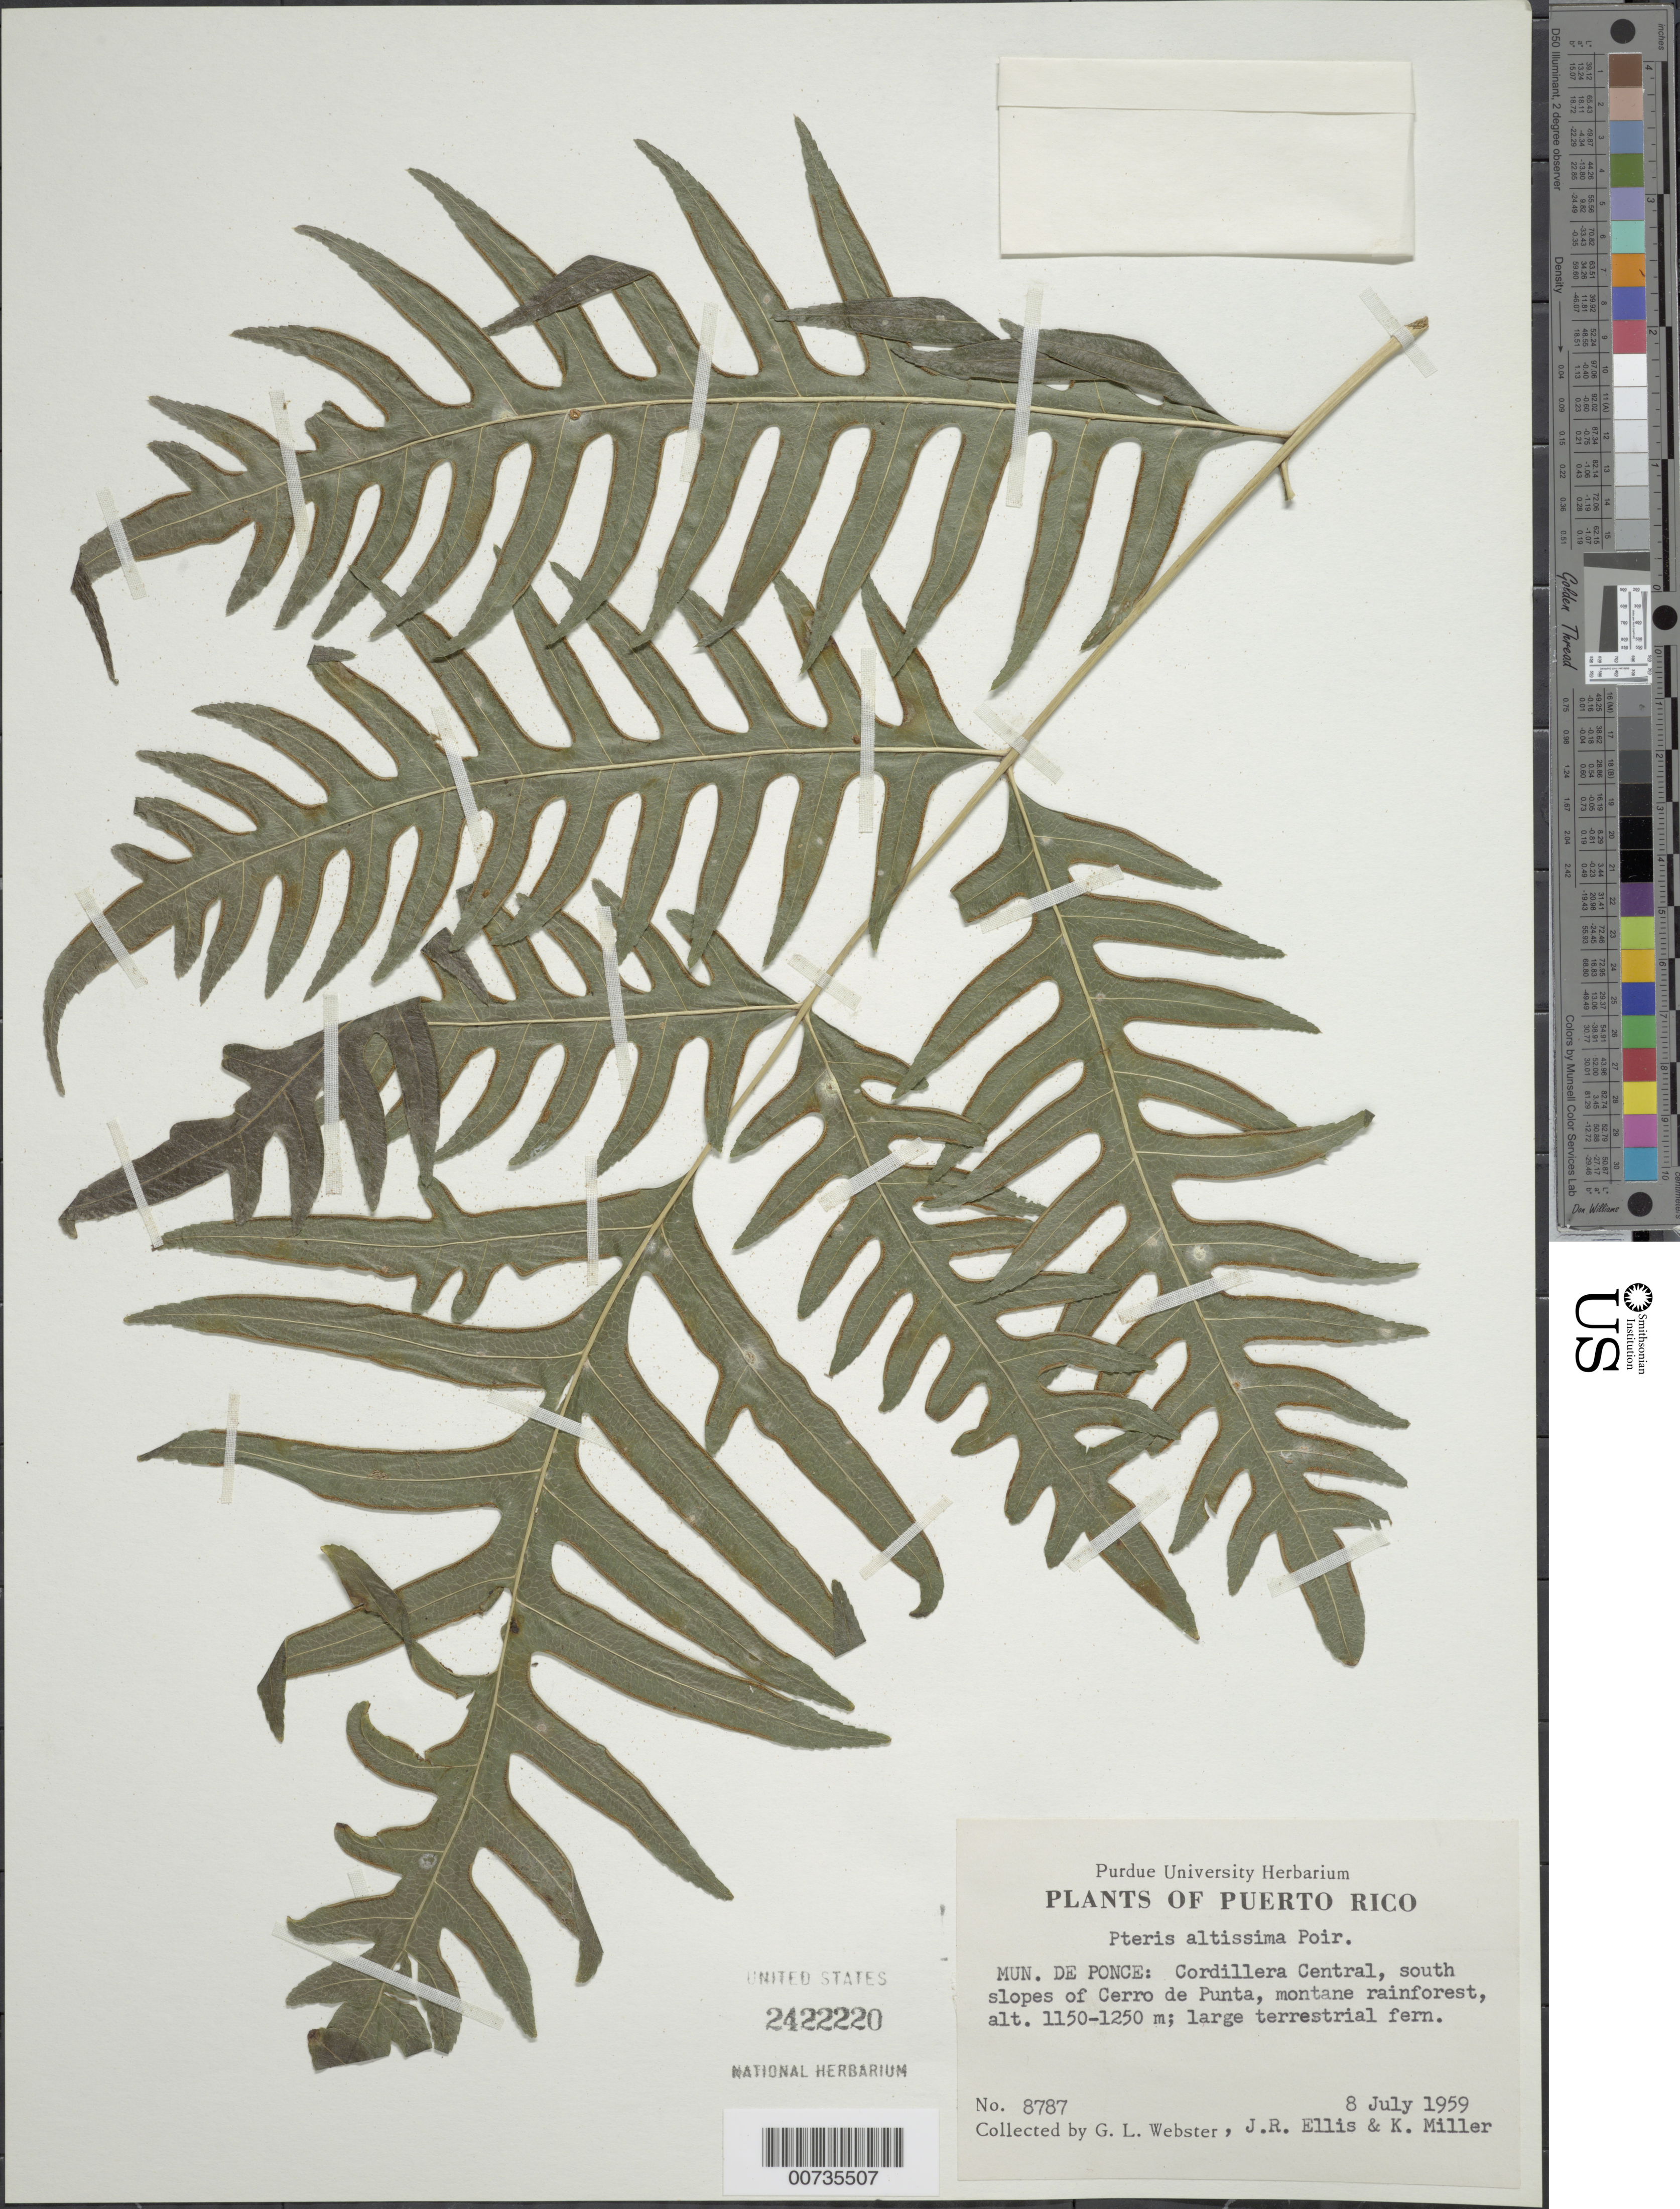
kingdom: Plantae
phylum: Tracheophyta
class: Polypodiopsida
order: Polypodiales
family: Pteridaceae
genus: Pteris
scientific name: Pteris altissima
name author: Poir.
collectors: G. L. Webster, J. R. Ellis & K. Miller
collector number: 8787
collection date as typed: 08 Jul 1959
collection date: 1959-07-08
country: Puerto Rico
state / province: Ponce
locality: Cordillera Central, S slopes of Cerro de Punta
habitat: Montane rainforest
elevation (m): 1150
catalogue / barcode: US 2422220